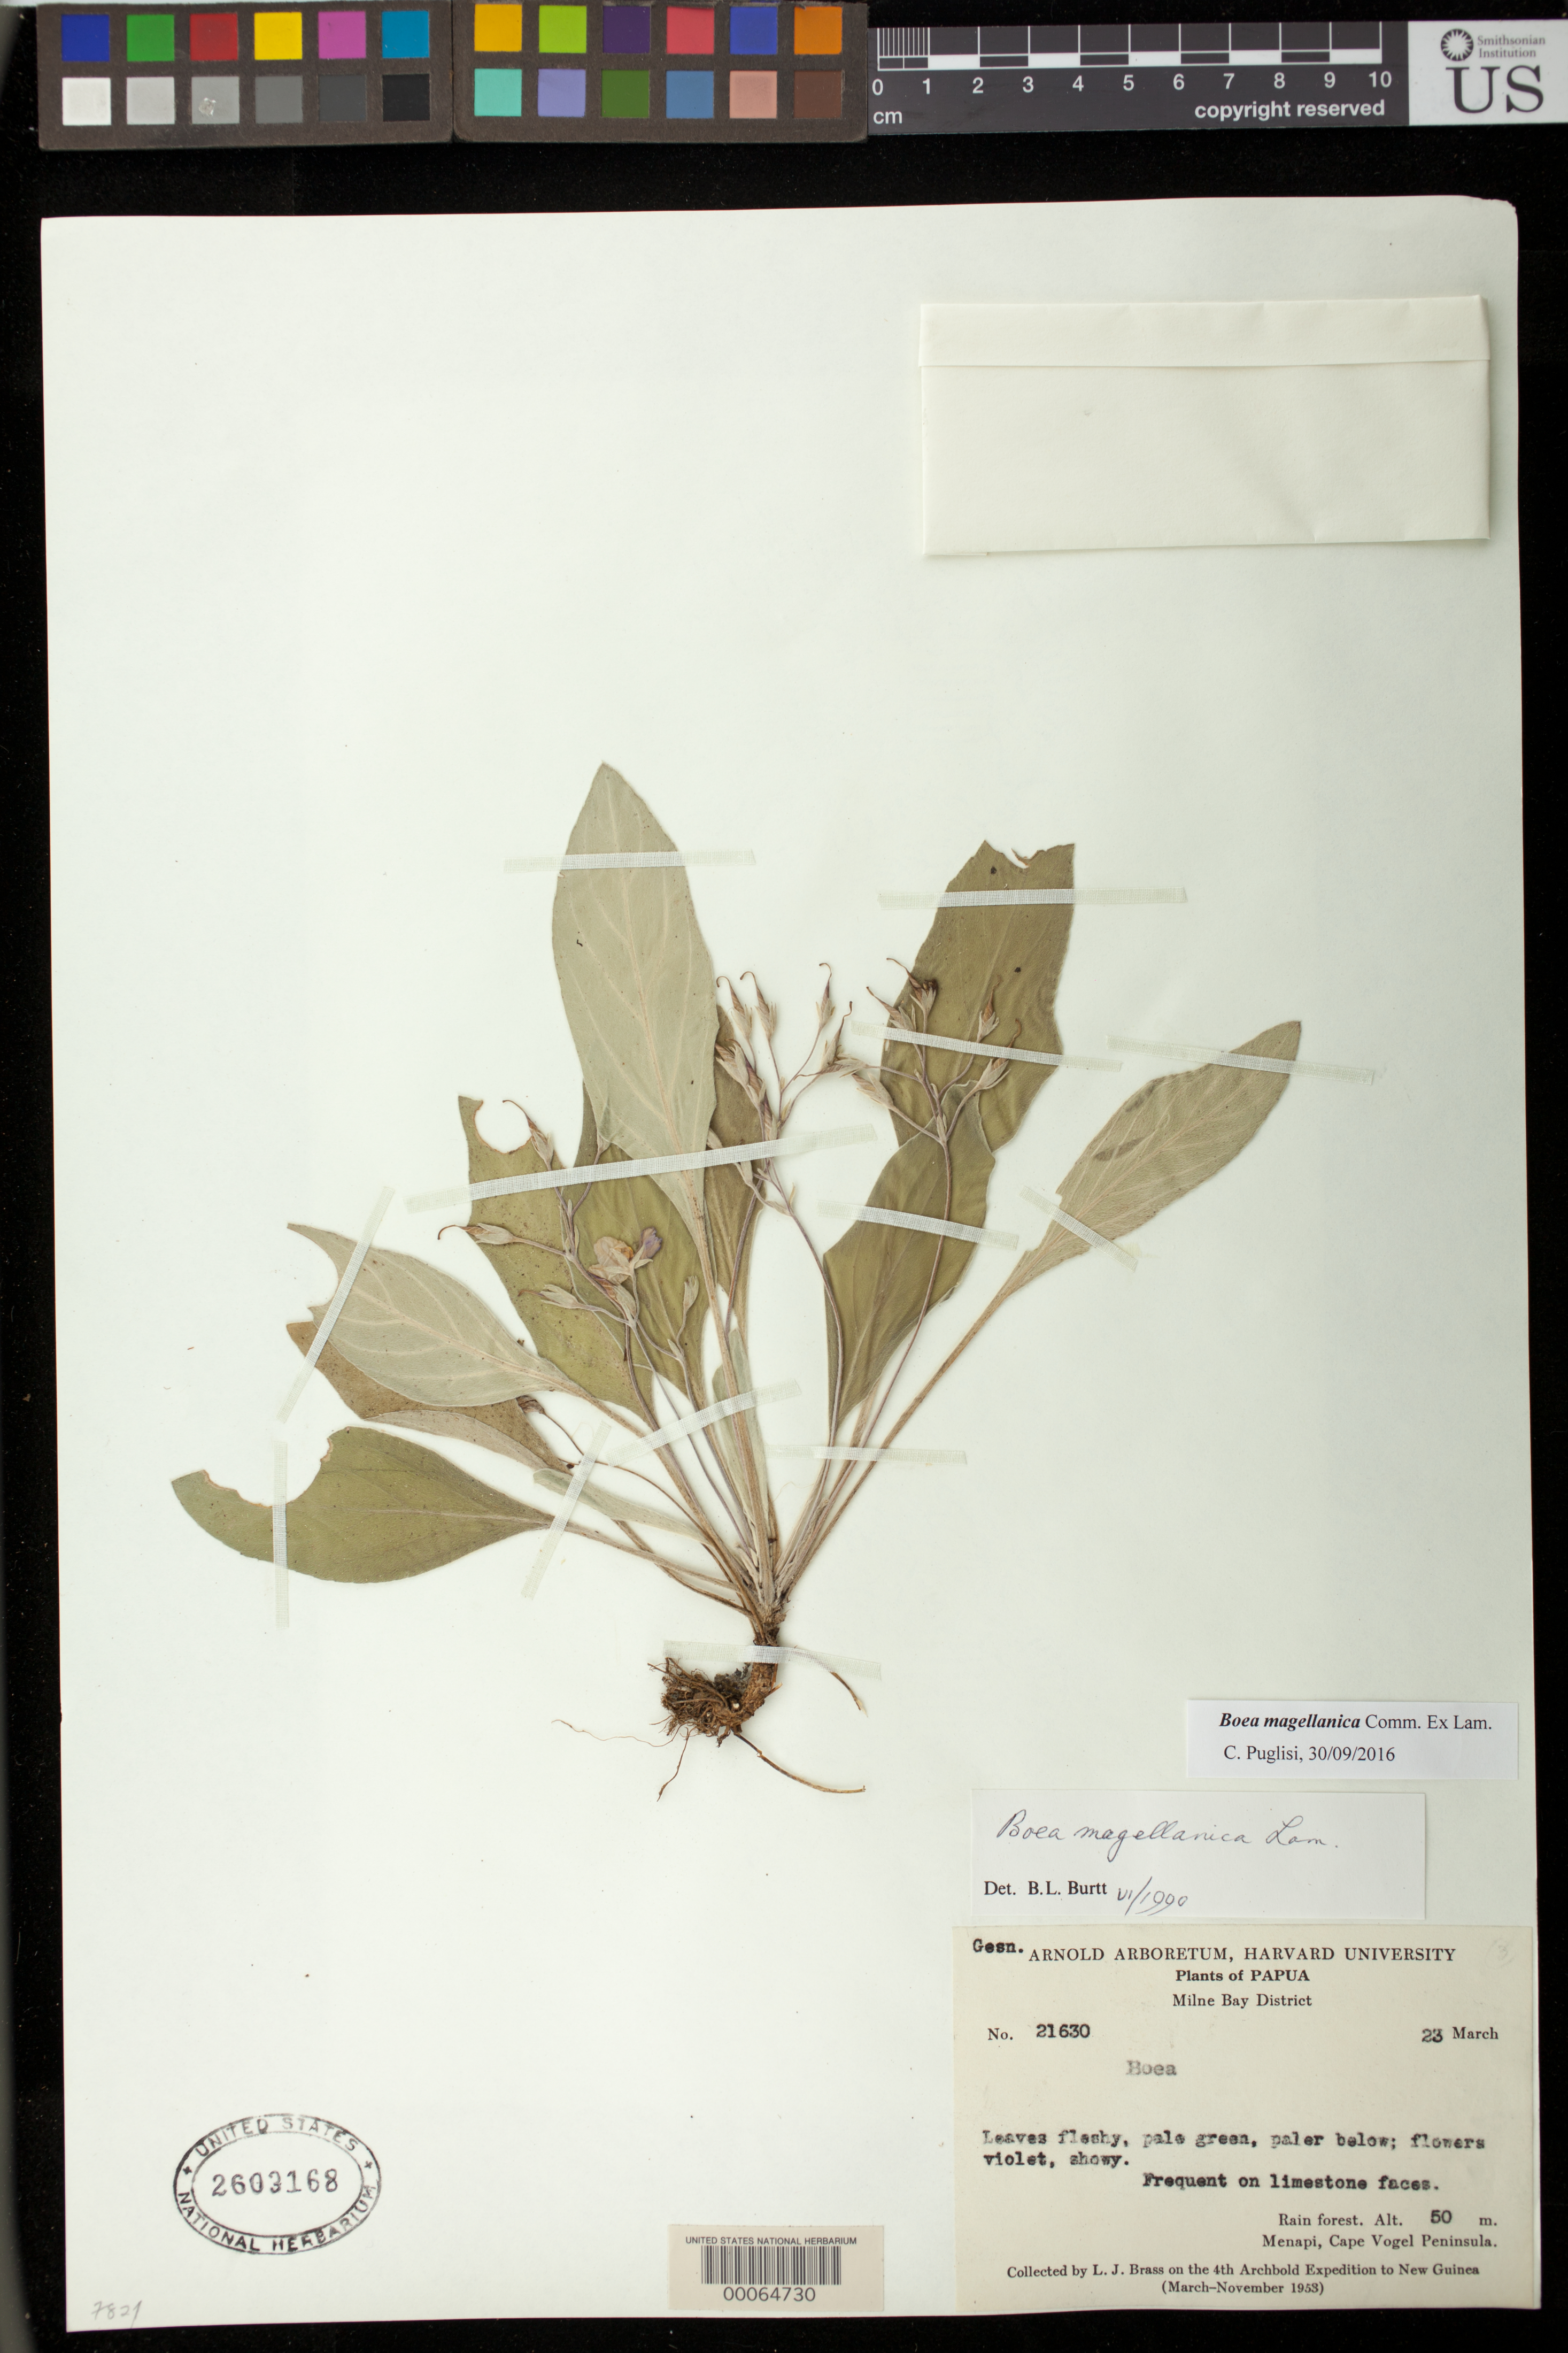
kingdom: Plantae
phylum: Tracheophyta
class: Magnoliopsida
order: Lamiales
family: Gesneriaceae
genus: Boea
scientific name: Boea magellanica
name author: Lam.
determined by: Burtt, B. L.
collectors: L. J. Brass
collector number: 21630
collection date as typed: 23 Mar 1953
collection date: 1953-03-23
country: Papua New Guinea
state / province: Milne Bay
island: New Guinea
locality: Milne bay dist, menapi, cape vogel peninsula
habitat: Frequent on limestone faces in rain forest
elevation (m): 50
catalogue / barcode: US 2603168